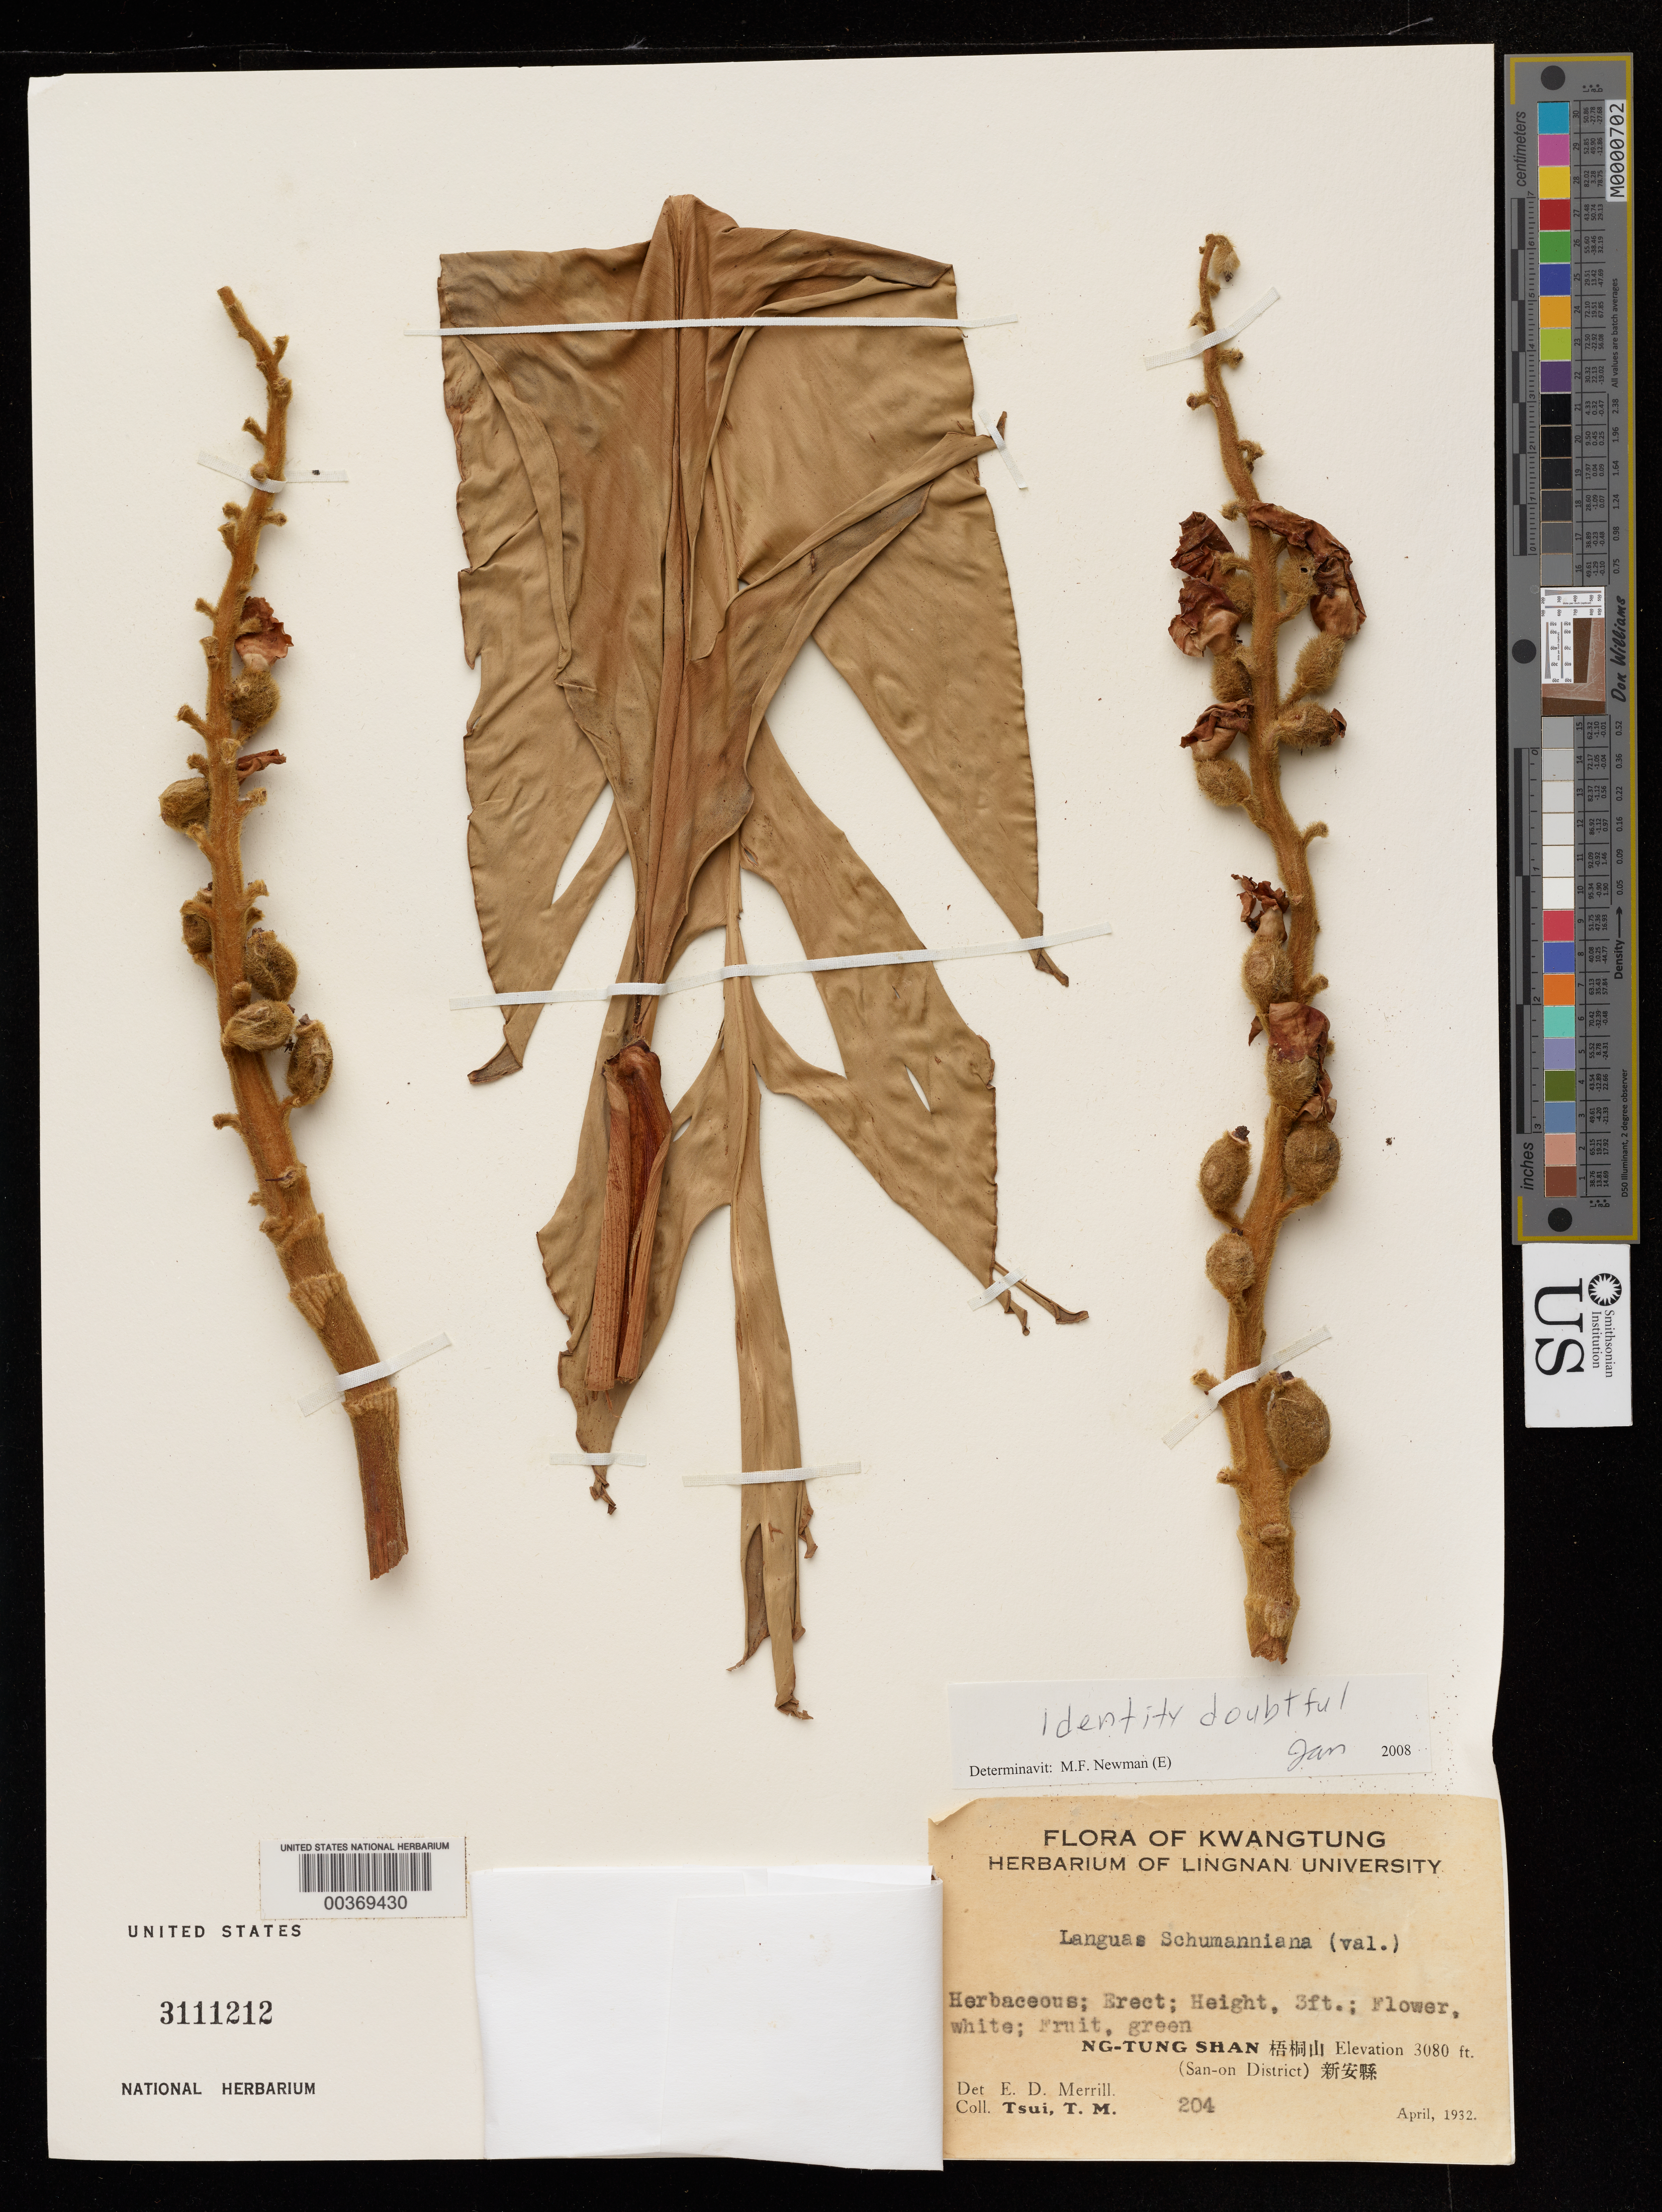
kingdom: Plantae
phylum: Tracheophyta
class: Liliopsida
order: Zingiberales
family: Zingiberaceae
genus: Alpinia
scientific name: Alpinia schumanniana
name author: Valeton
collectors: T. Tsui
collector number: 204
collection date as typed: Apr 1932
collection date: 1932-04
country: China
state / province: Guangdong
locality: Flora of kwangtung, ng-tung shan, (san-on dist)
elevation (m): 939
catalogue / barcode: US 3111212